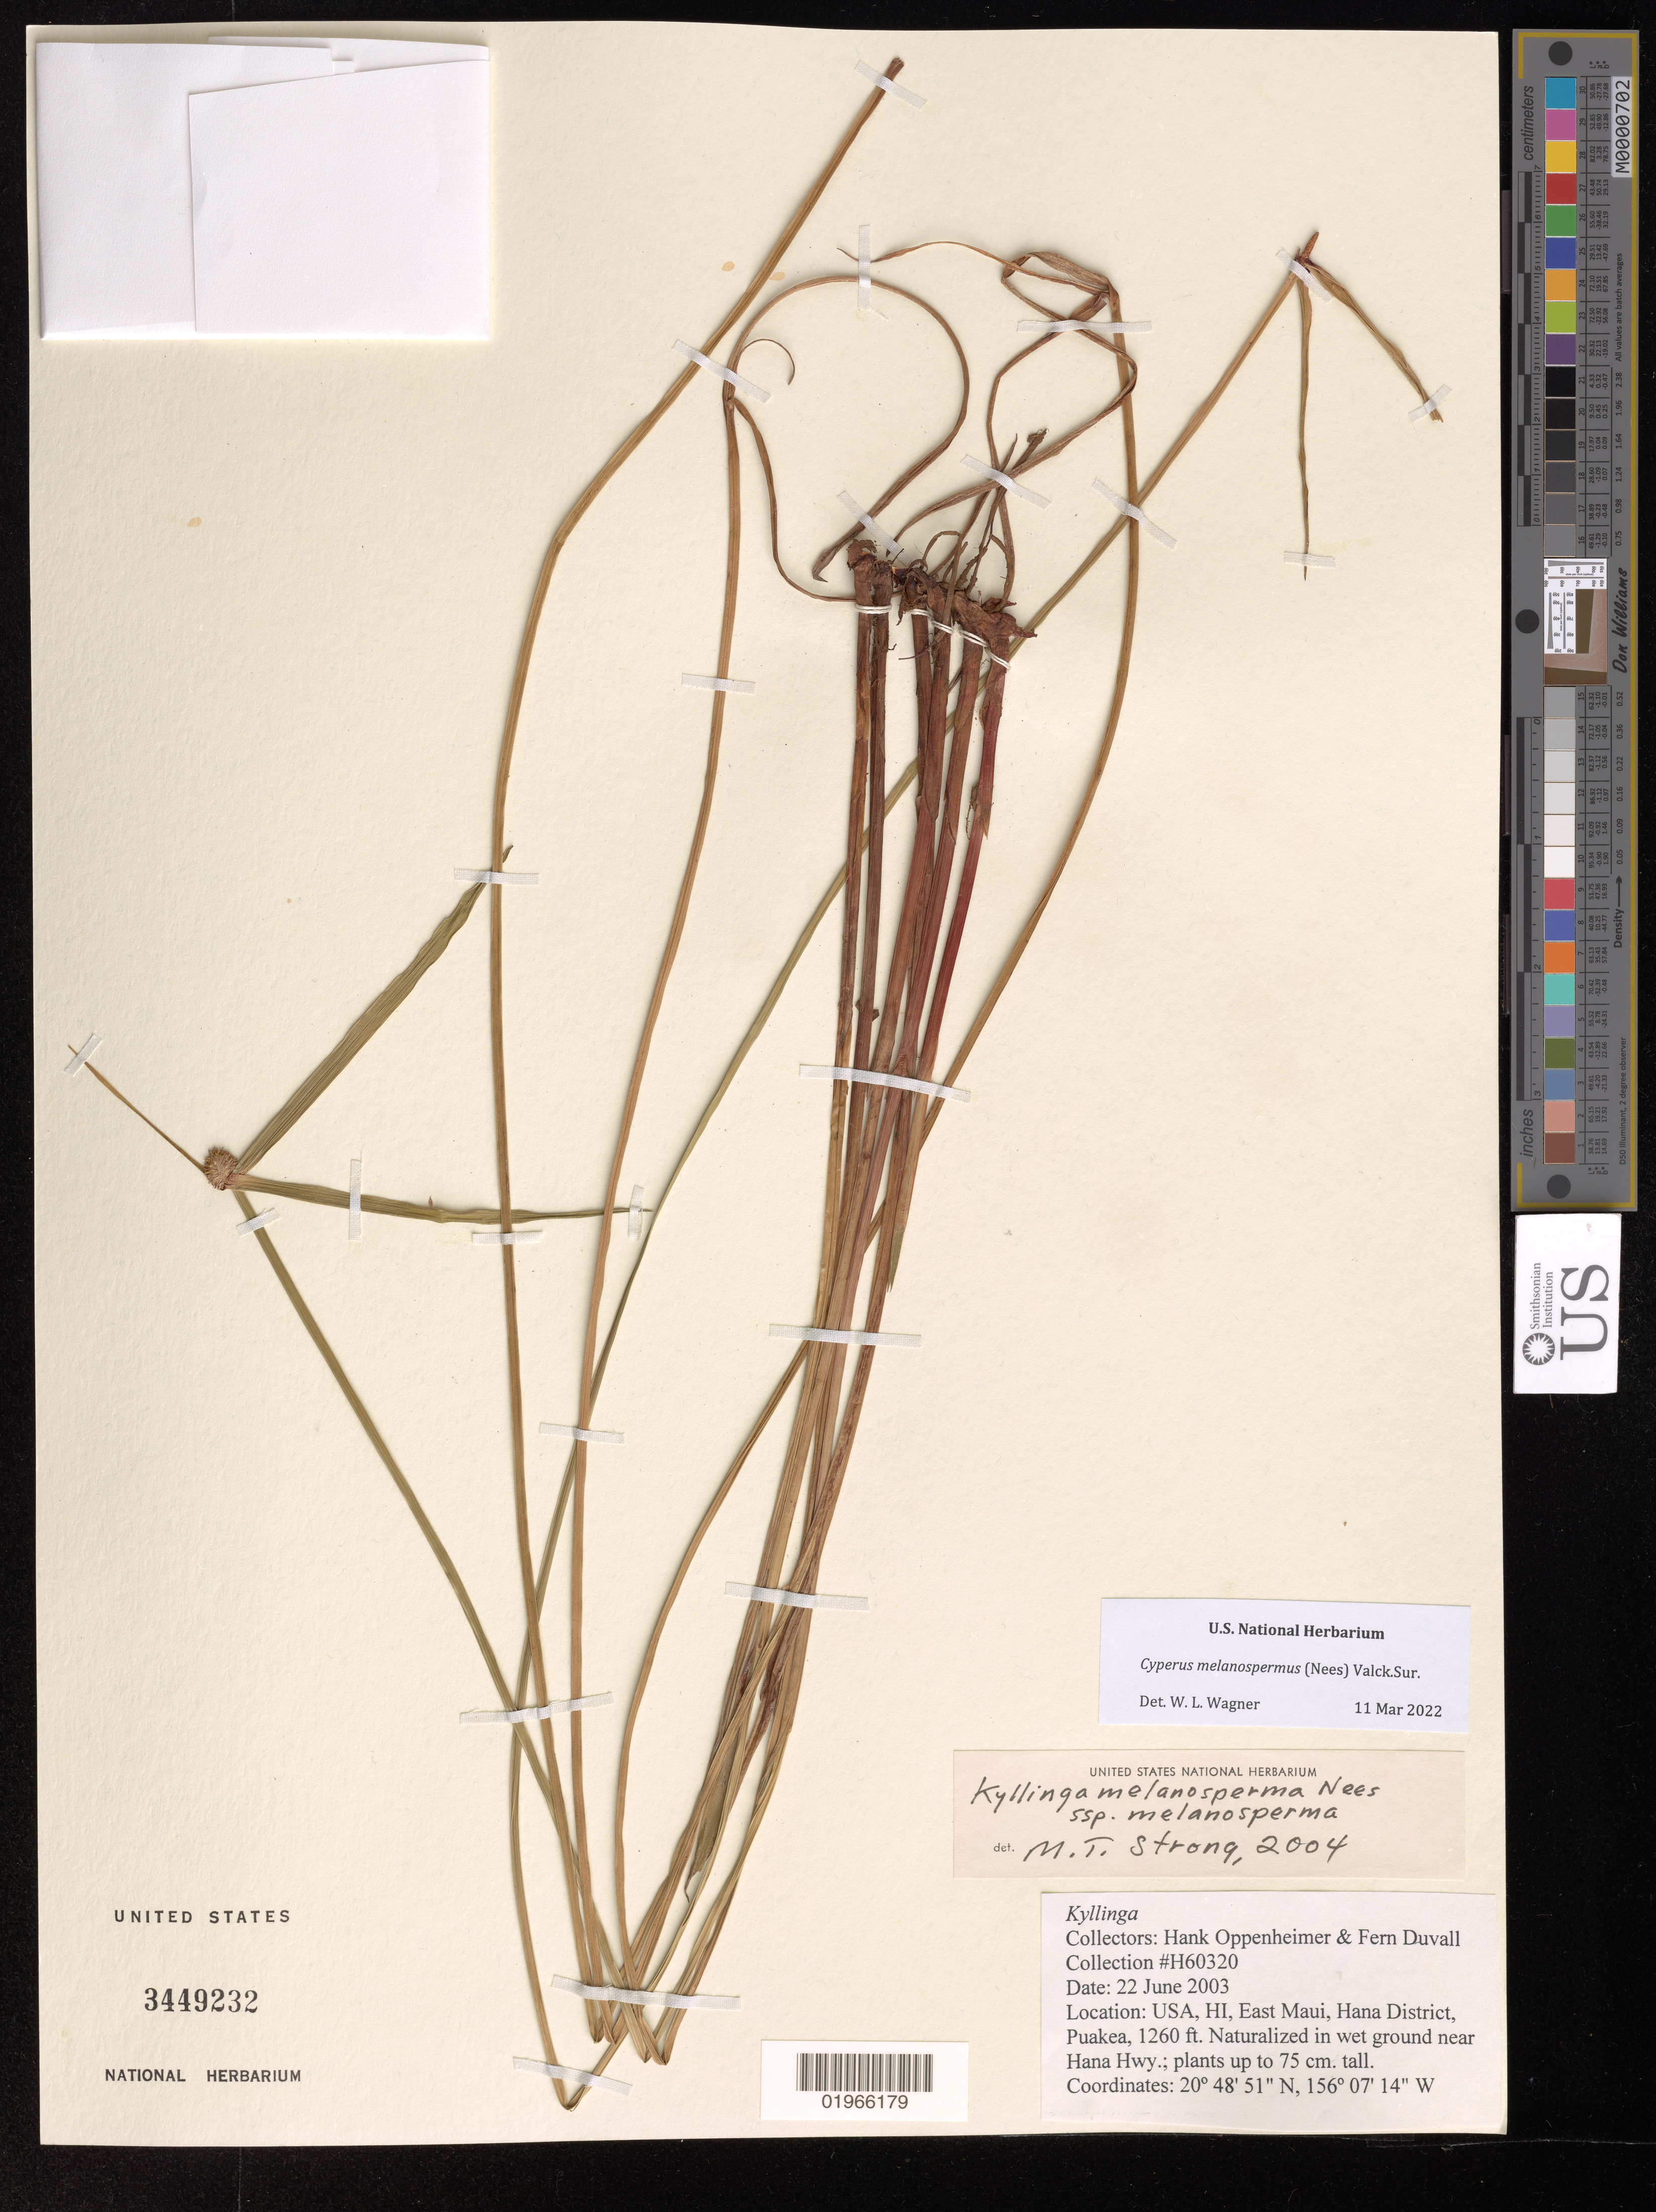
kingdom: Plantae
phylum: Tracheophyta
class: Liliopsida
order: Poales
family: Cyperaceae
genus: Cyperus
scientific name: Cyperus melanospermus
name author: (Nees) Valck. Sur.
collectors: H. L. Oppenheimer & F. Duvall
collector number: H60320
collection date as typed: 22 Jun 2003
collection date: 2003-06-22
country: United States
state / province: Hawaii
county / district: Maui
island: Maui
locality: East Maui, Hana District, Pa'akea, near Hana Highway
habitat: Wet ground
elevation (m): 384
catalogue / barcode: US 3449232